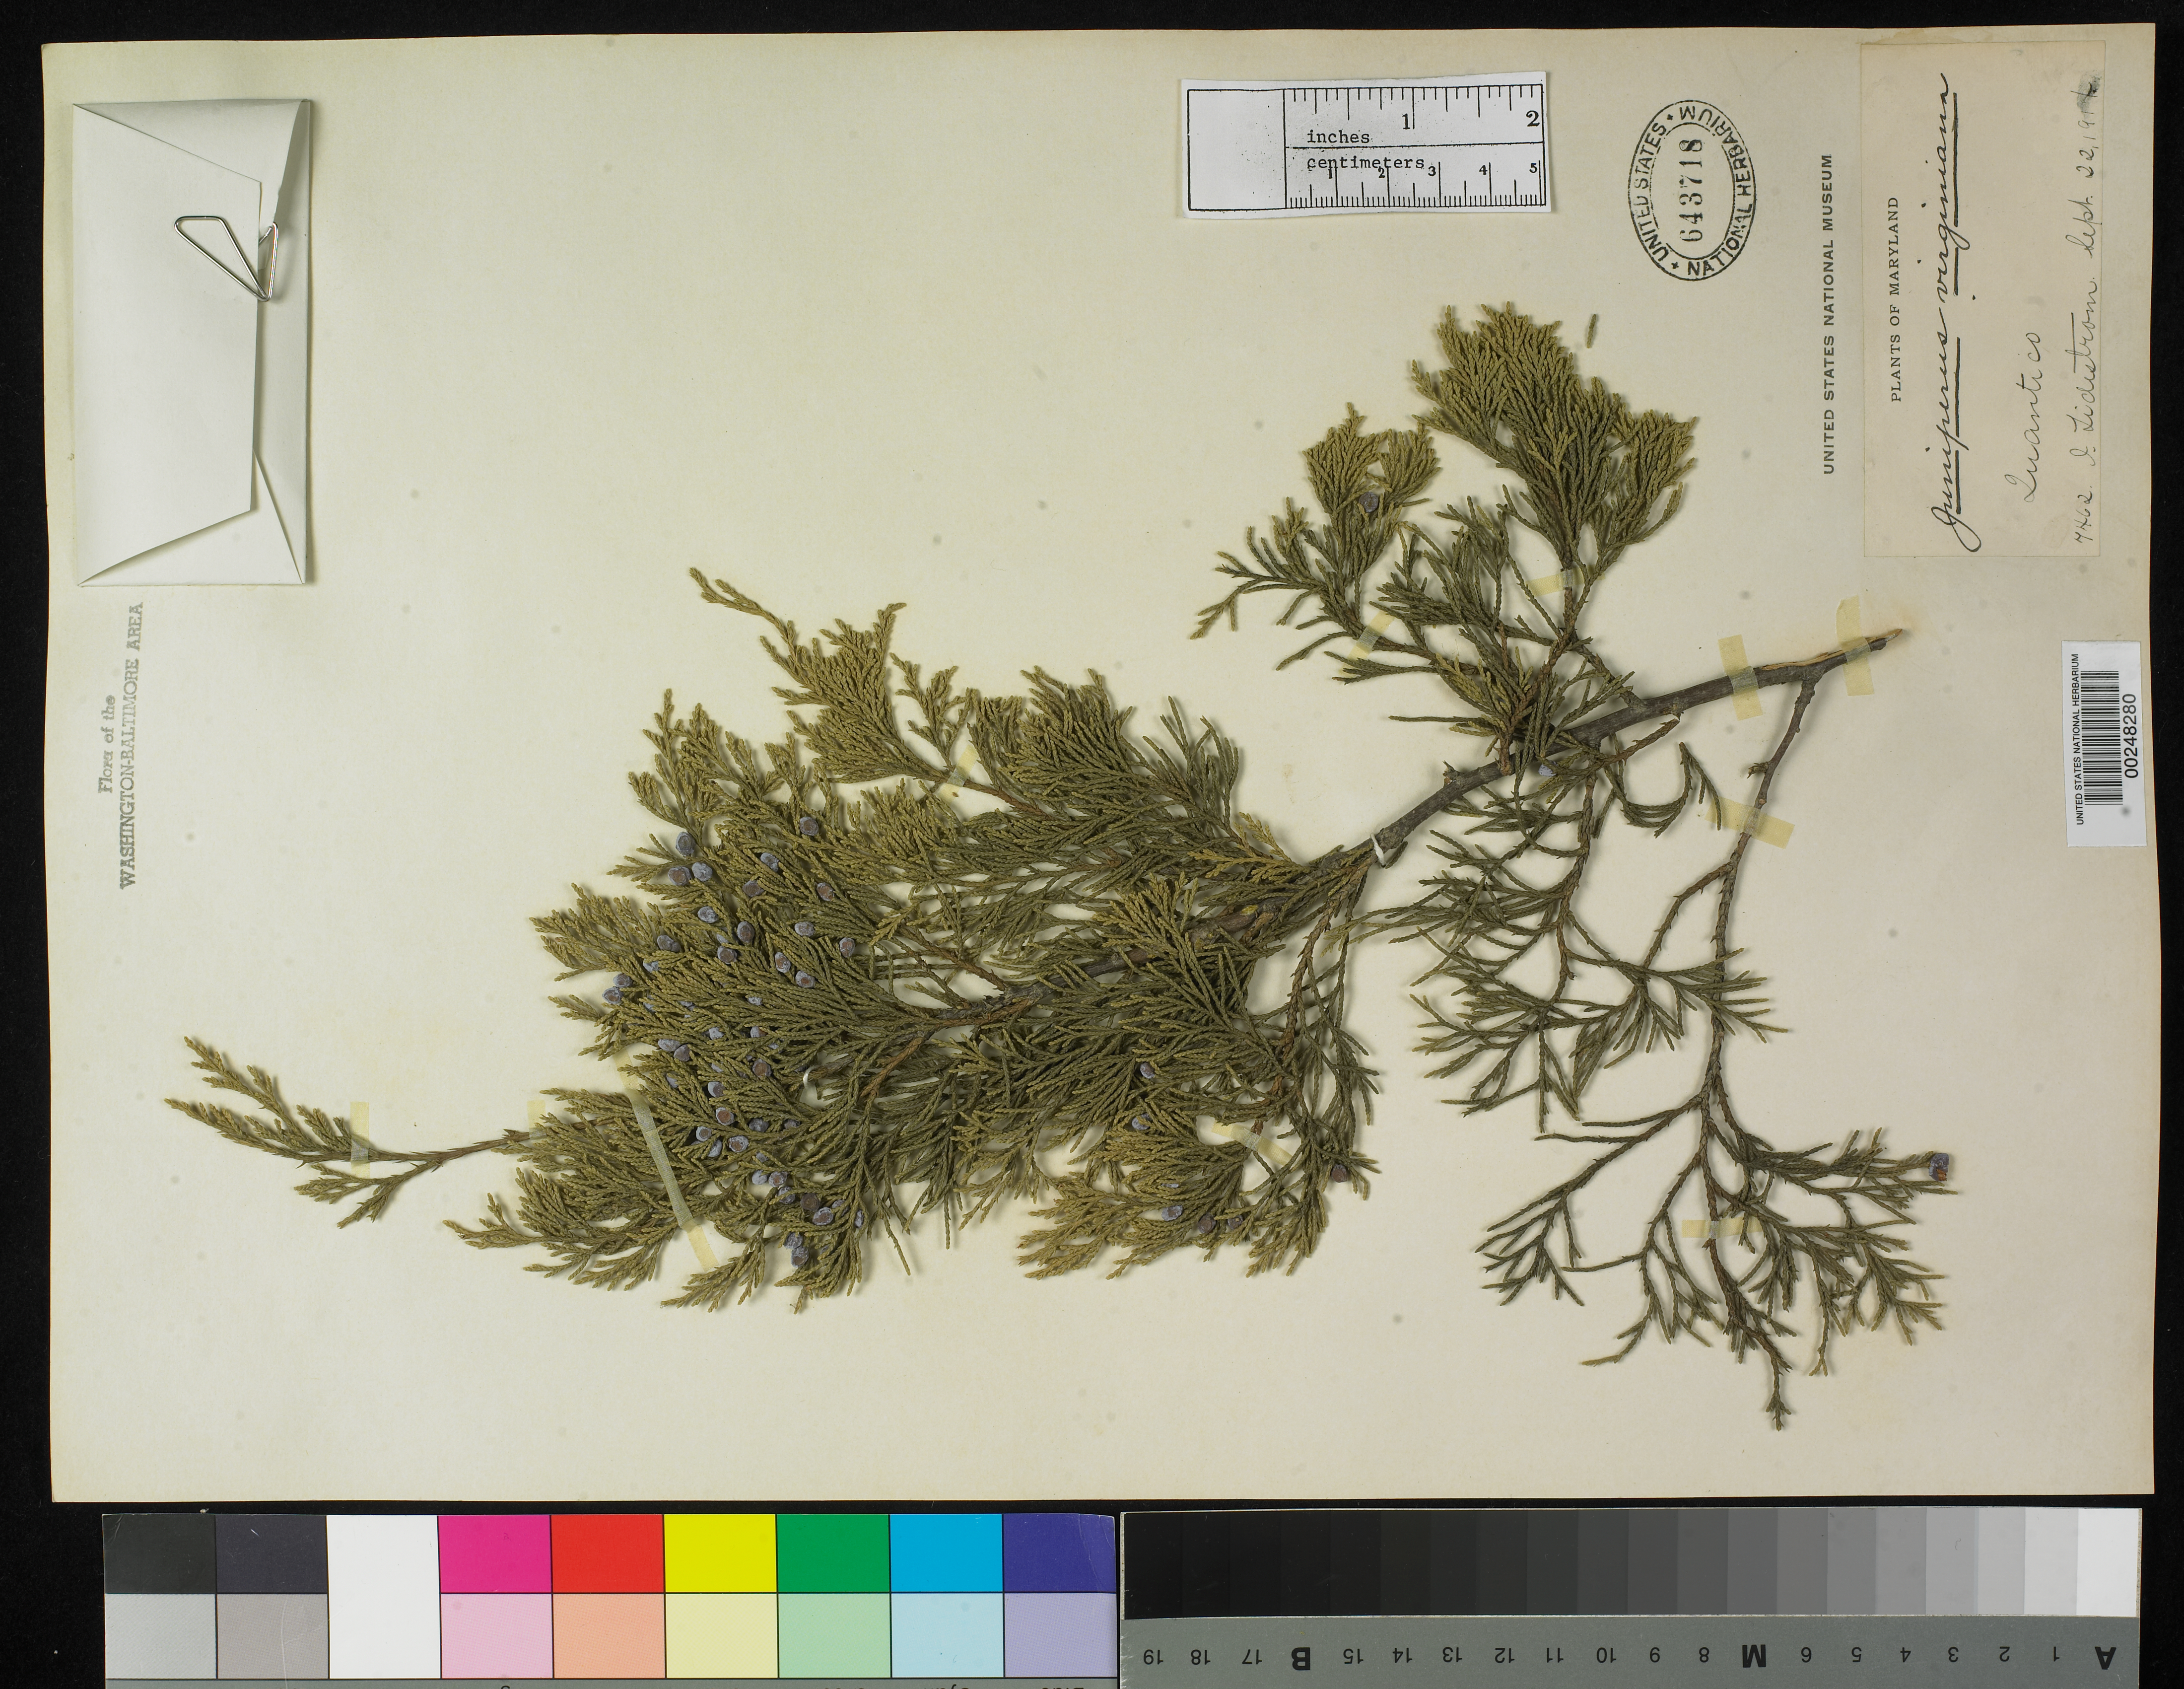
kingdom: Plantae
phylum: Tracheophyta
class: Pinopsida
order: Pinales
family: Cupressaceae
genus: Juniperus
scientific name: Juniperus virginiana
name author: L.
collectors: I. F. Tidestrom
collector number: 7462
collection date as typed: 22 Sep 1914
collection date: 1914-09-22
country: United States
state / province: Virginia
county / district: Prince William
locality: Quantico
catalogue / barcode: US 643718